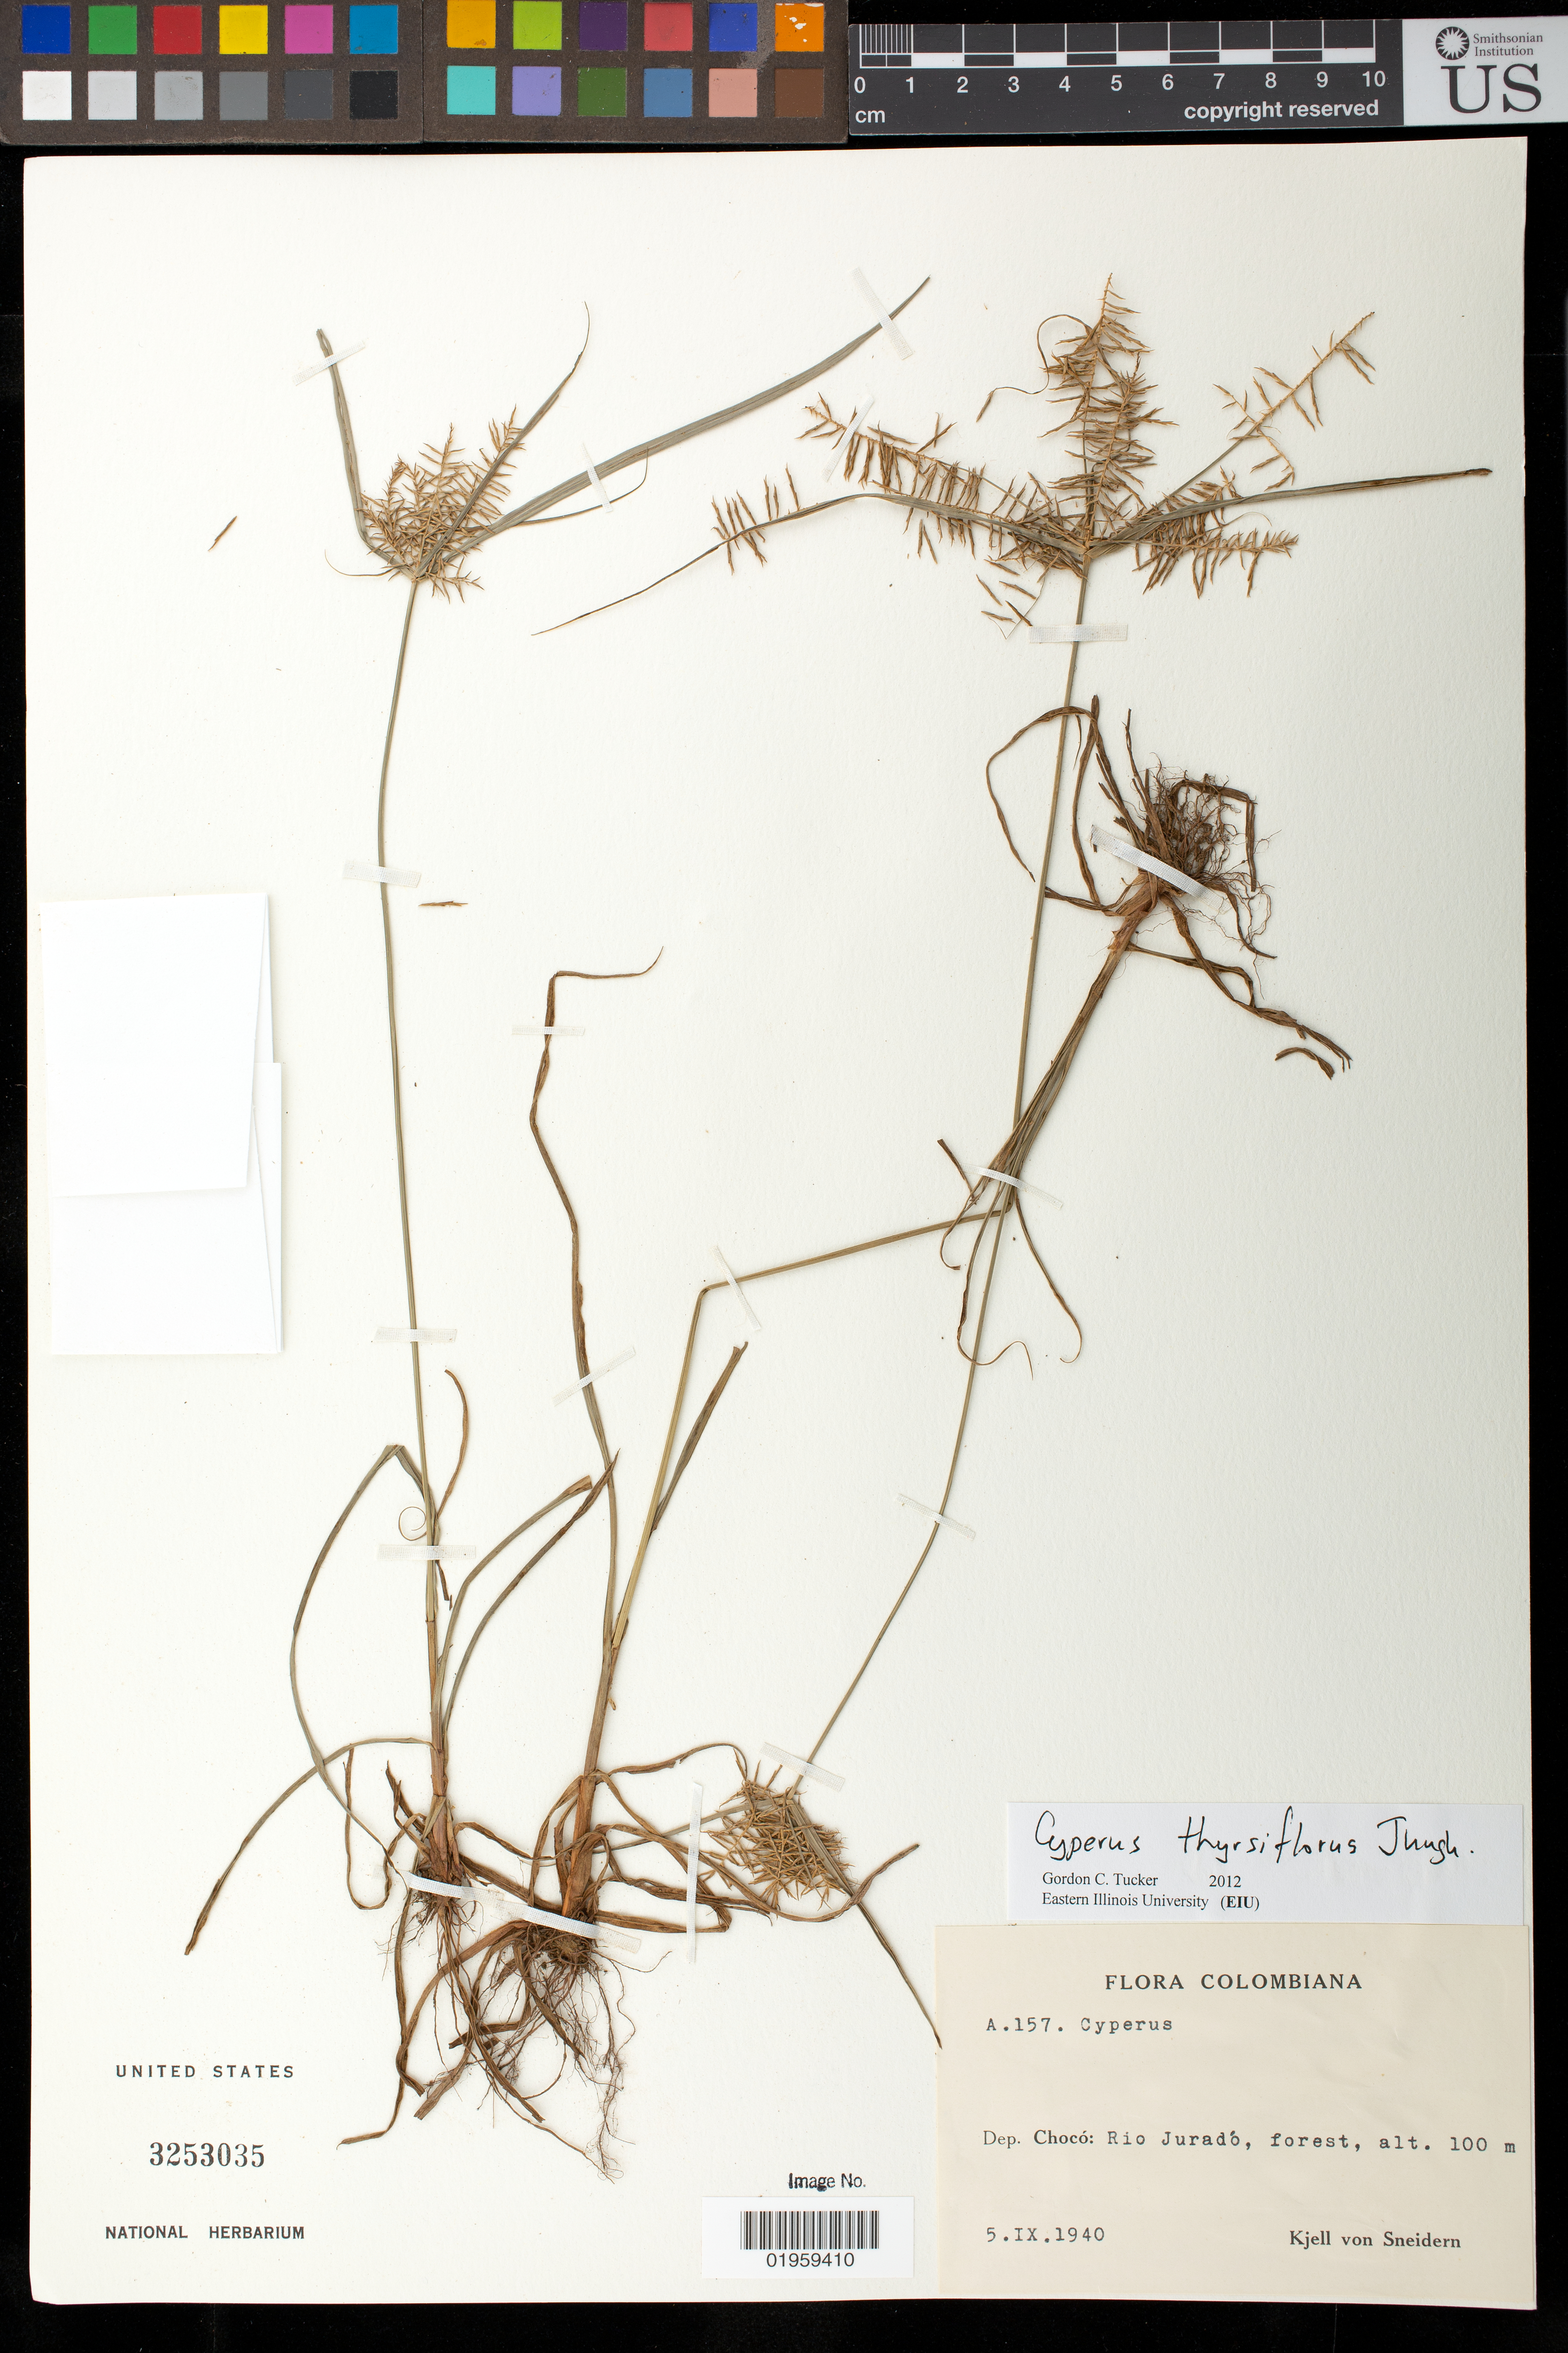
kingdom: Plantae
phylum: Tracheophyta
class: Liliopsida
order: Poales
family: Cyperaceae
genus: Cyperus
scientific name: Cyperus thyrsiflorus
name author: Jungh.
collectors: K. von Sneidern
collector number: A.157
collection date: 1940-09-05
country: Colombia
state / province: Chocó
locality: Rio Jurado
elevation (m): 100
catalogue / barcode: US 3253035